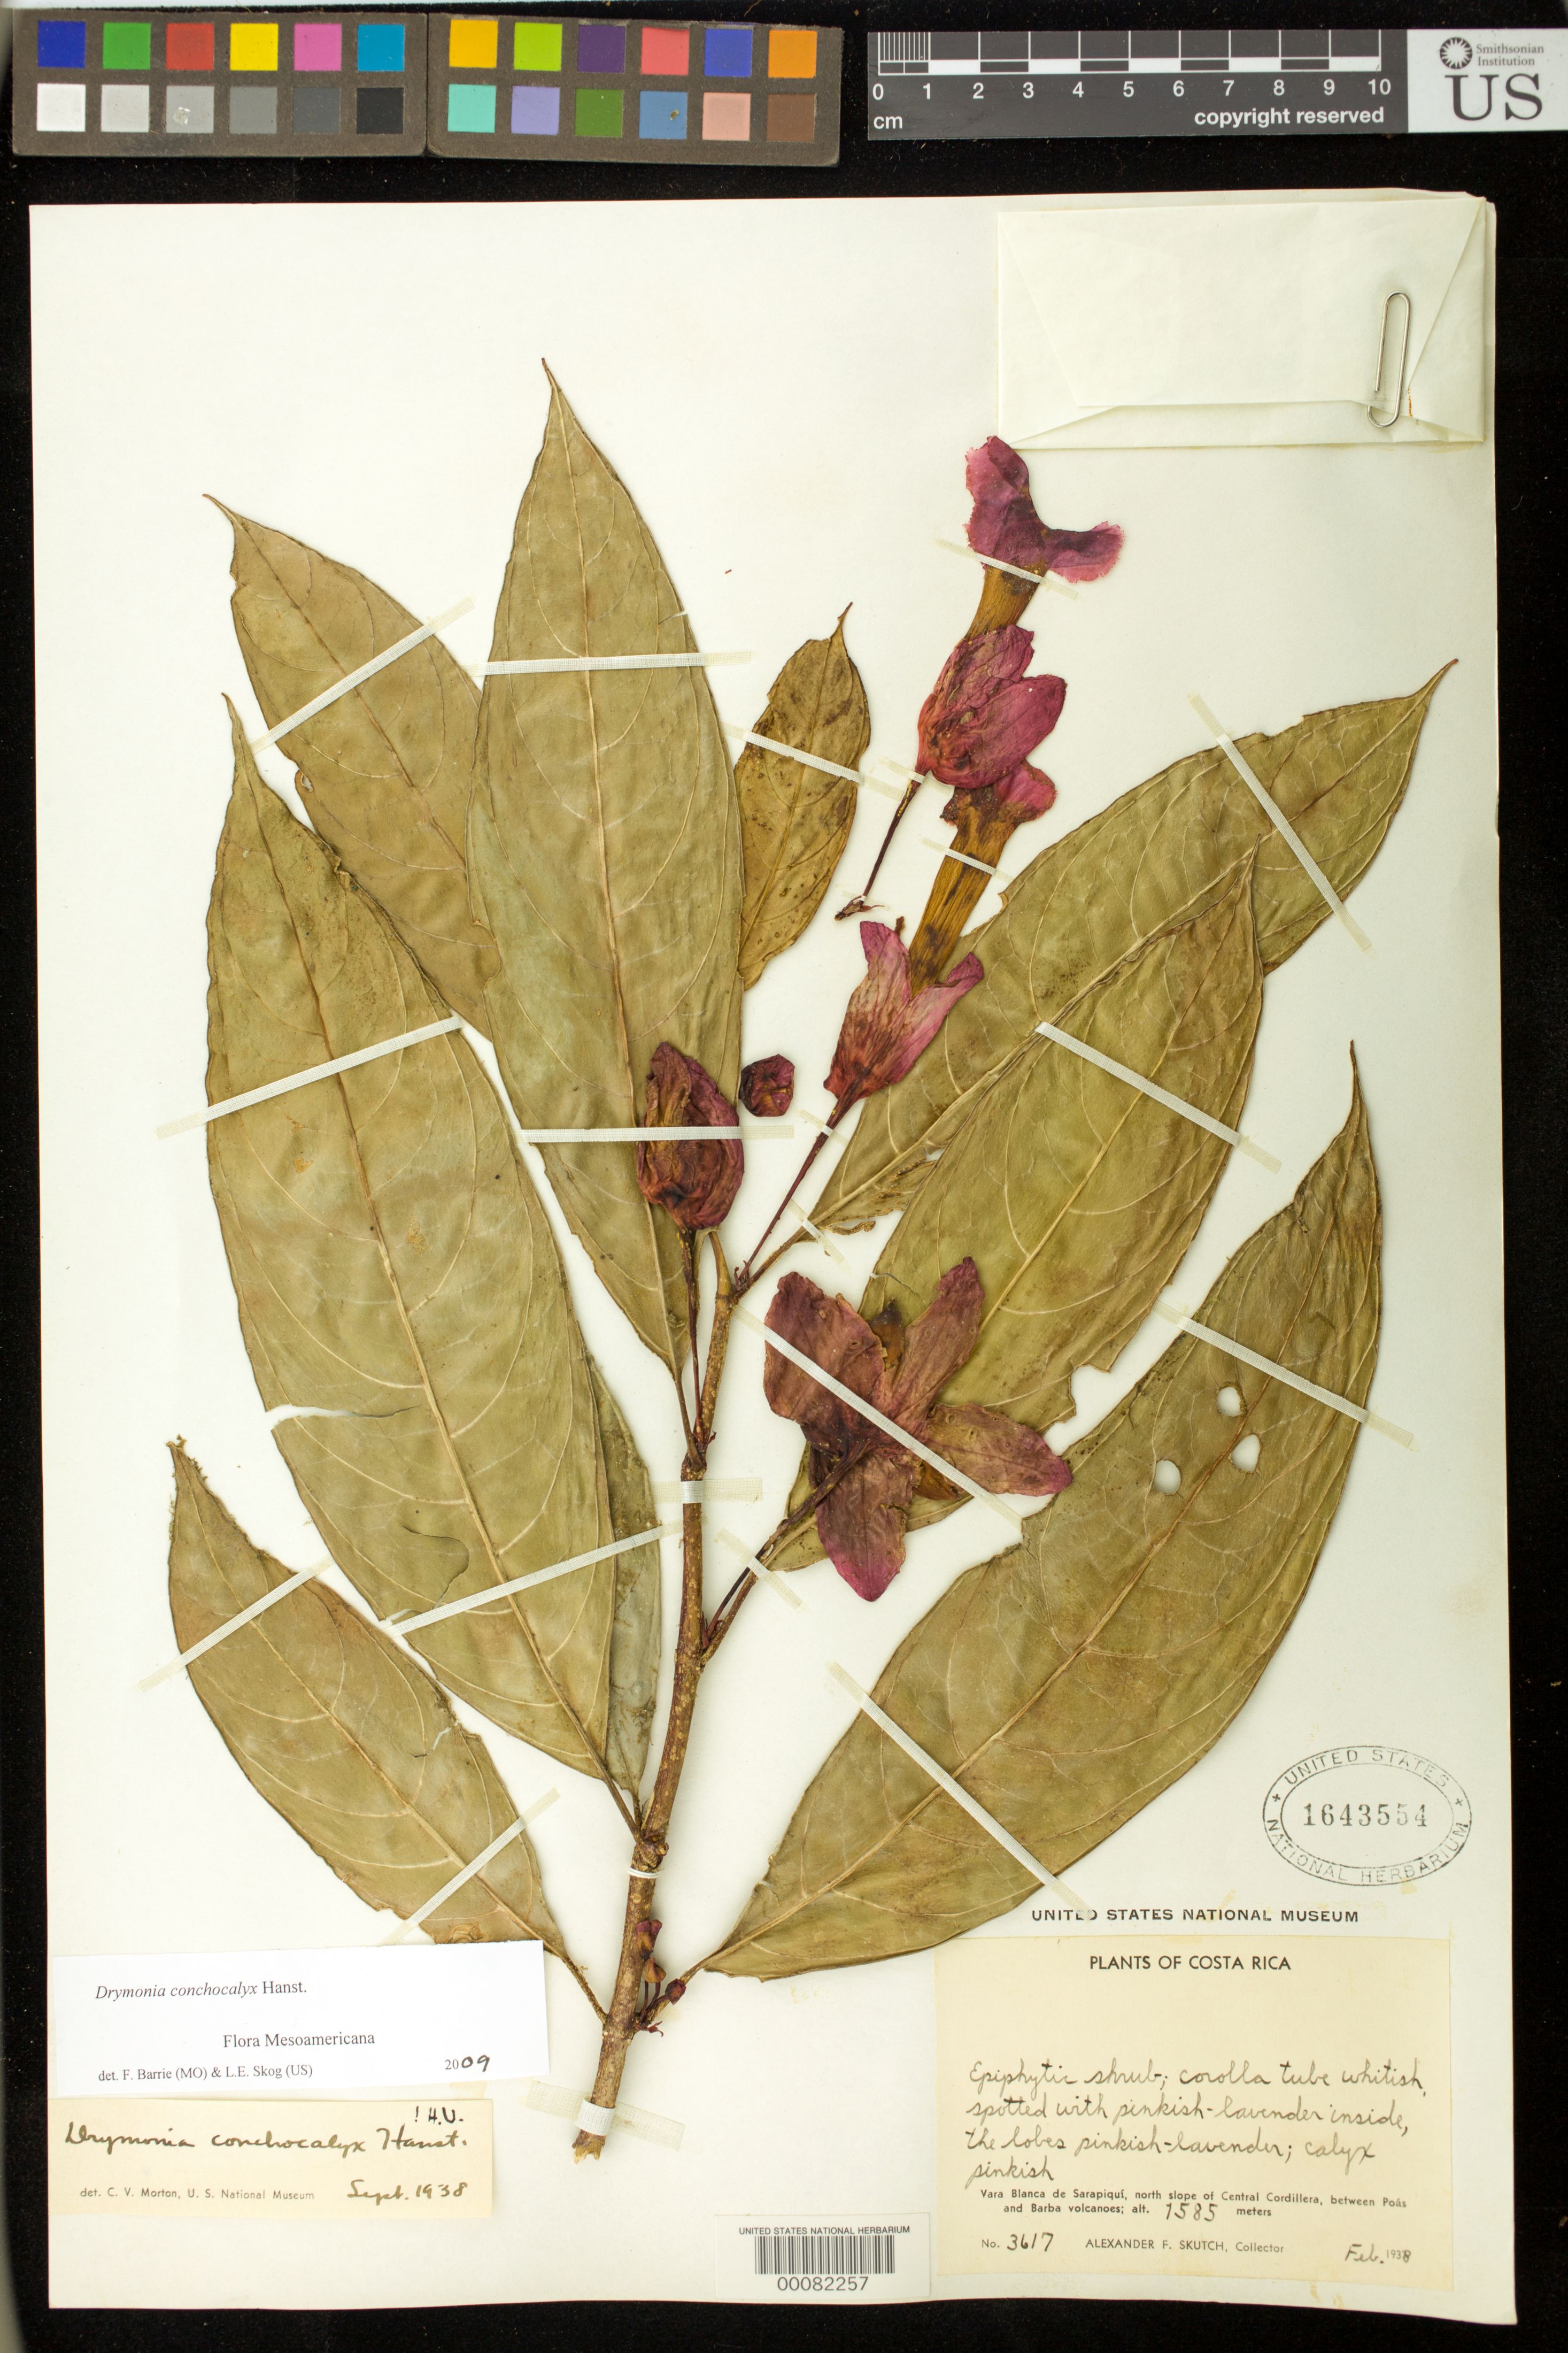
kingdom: Plantae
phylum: Tracheophyta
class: Magnoliopsida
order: Lamiales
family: Gesneriaceae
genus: Drymonia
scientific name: Drymonia conchocalyx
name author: Hanst.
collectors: A. F. Skutch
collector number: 3617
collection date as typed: Feb 1938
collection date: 1938-02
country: Costa Rica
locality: Vara Blanca de Sarapiqui, north slope of Central Cordillera, between Poas and Barba volcanoes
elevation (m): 1585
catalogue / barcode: US 1643554